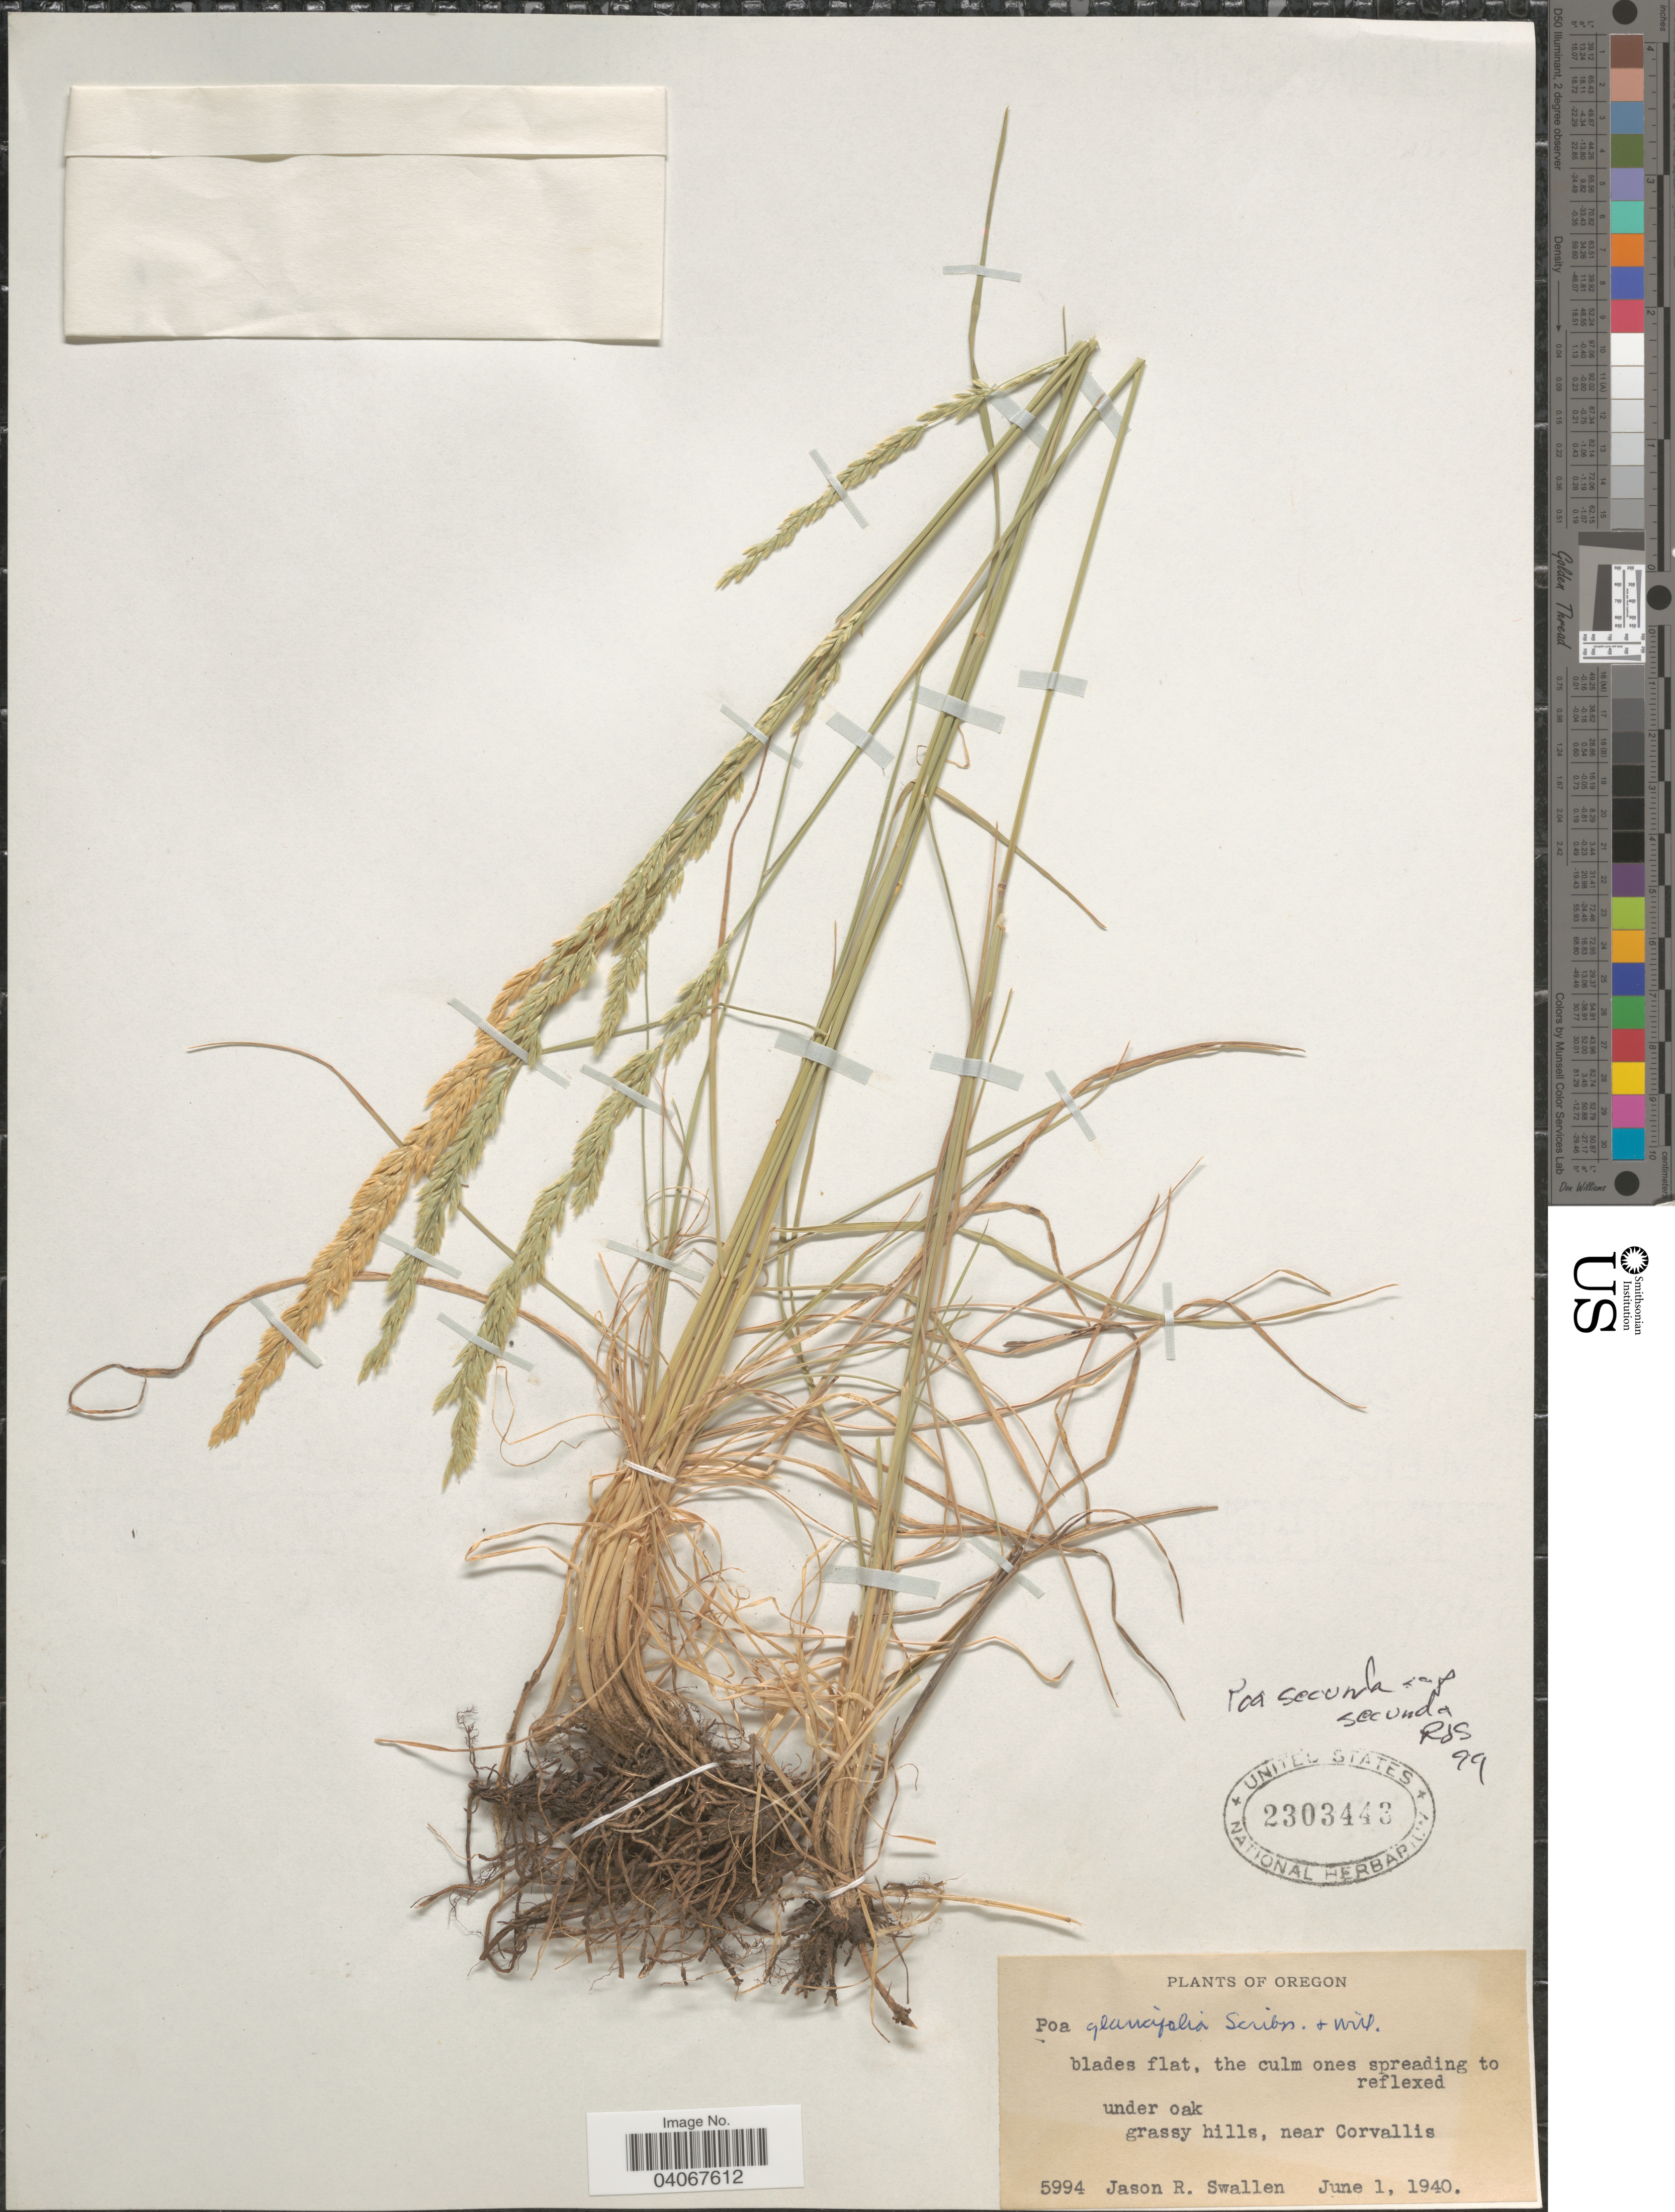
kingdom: Plantae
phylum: Tracheophyta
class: Liliopsida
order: Poales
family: Poaceae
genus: Poa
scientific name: Poa secunda subsp. secunda var. secunda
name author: J. Presl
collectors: J. R. Swallen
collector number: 5994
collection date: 1940-06-01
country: United States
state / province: Oregon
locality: Grassy hills, near Corvallis.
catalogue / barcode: US 2303443